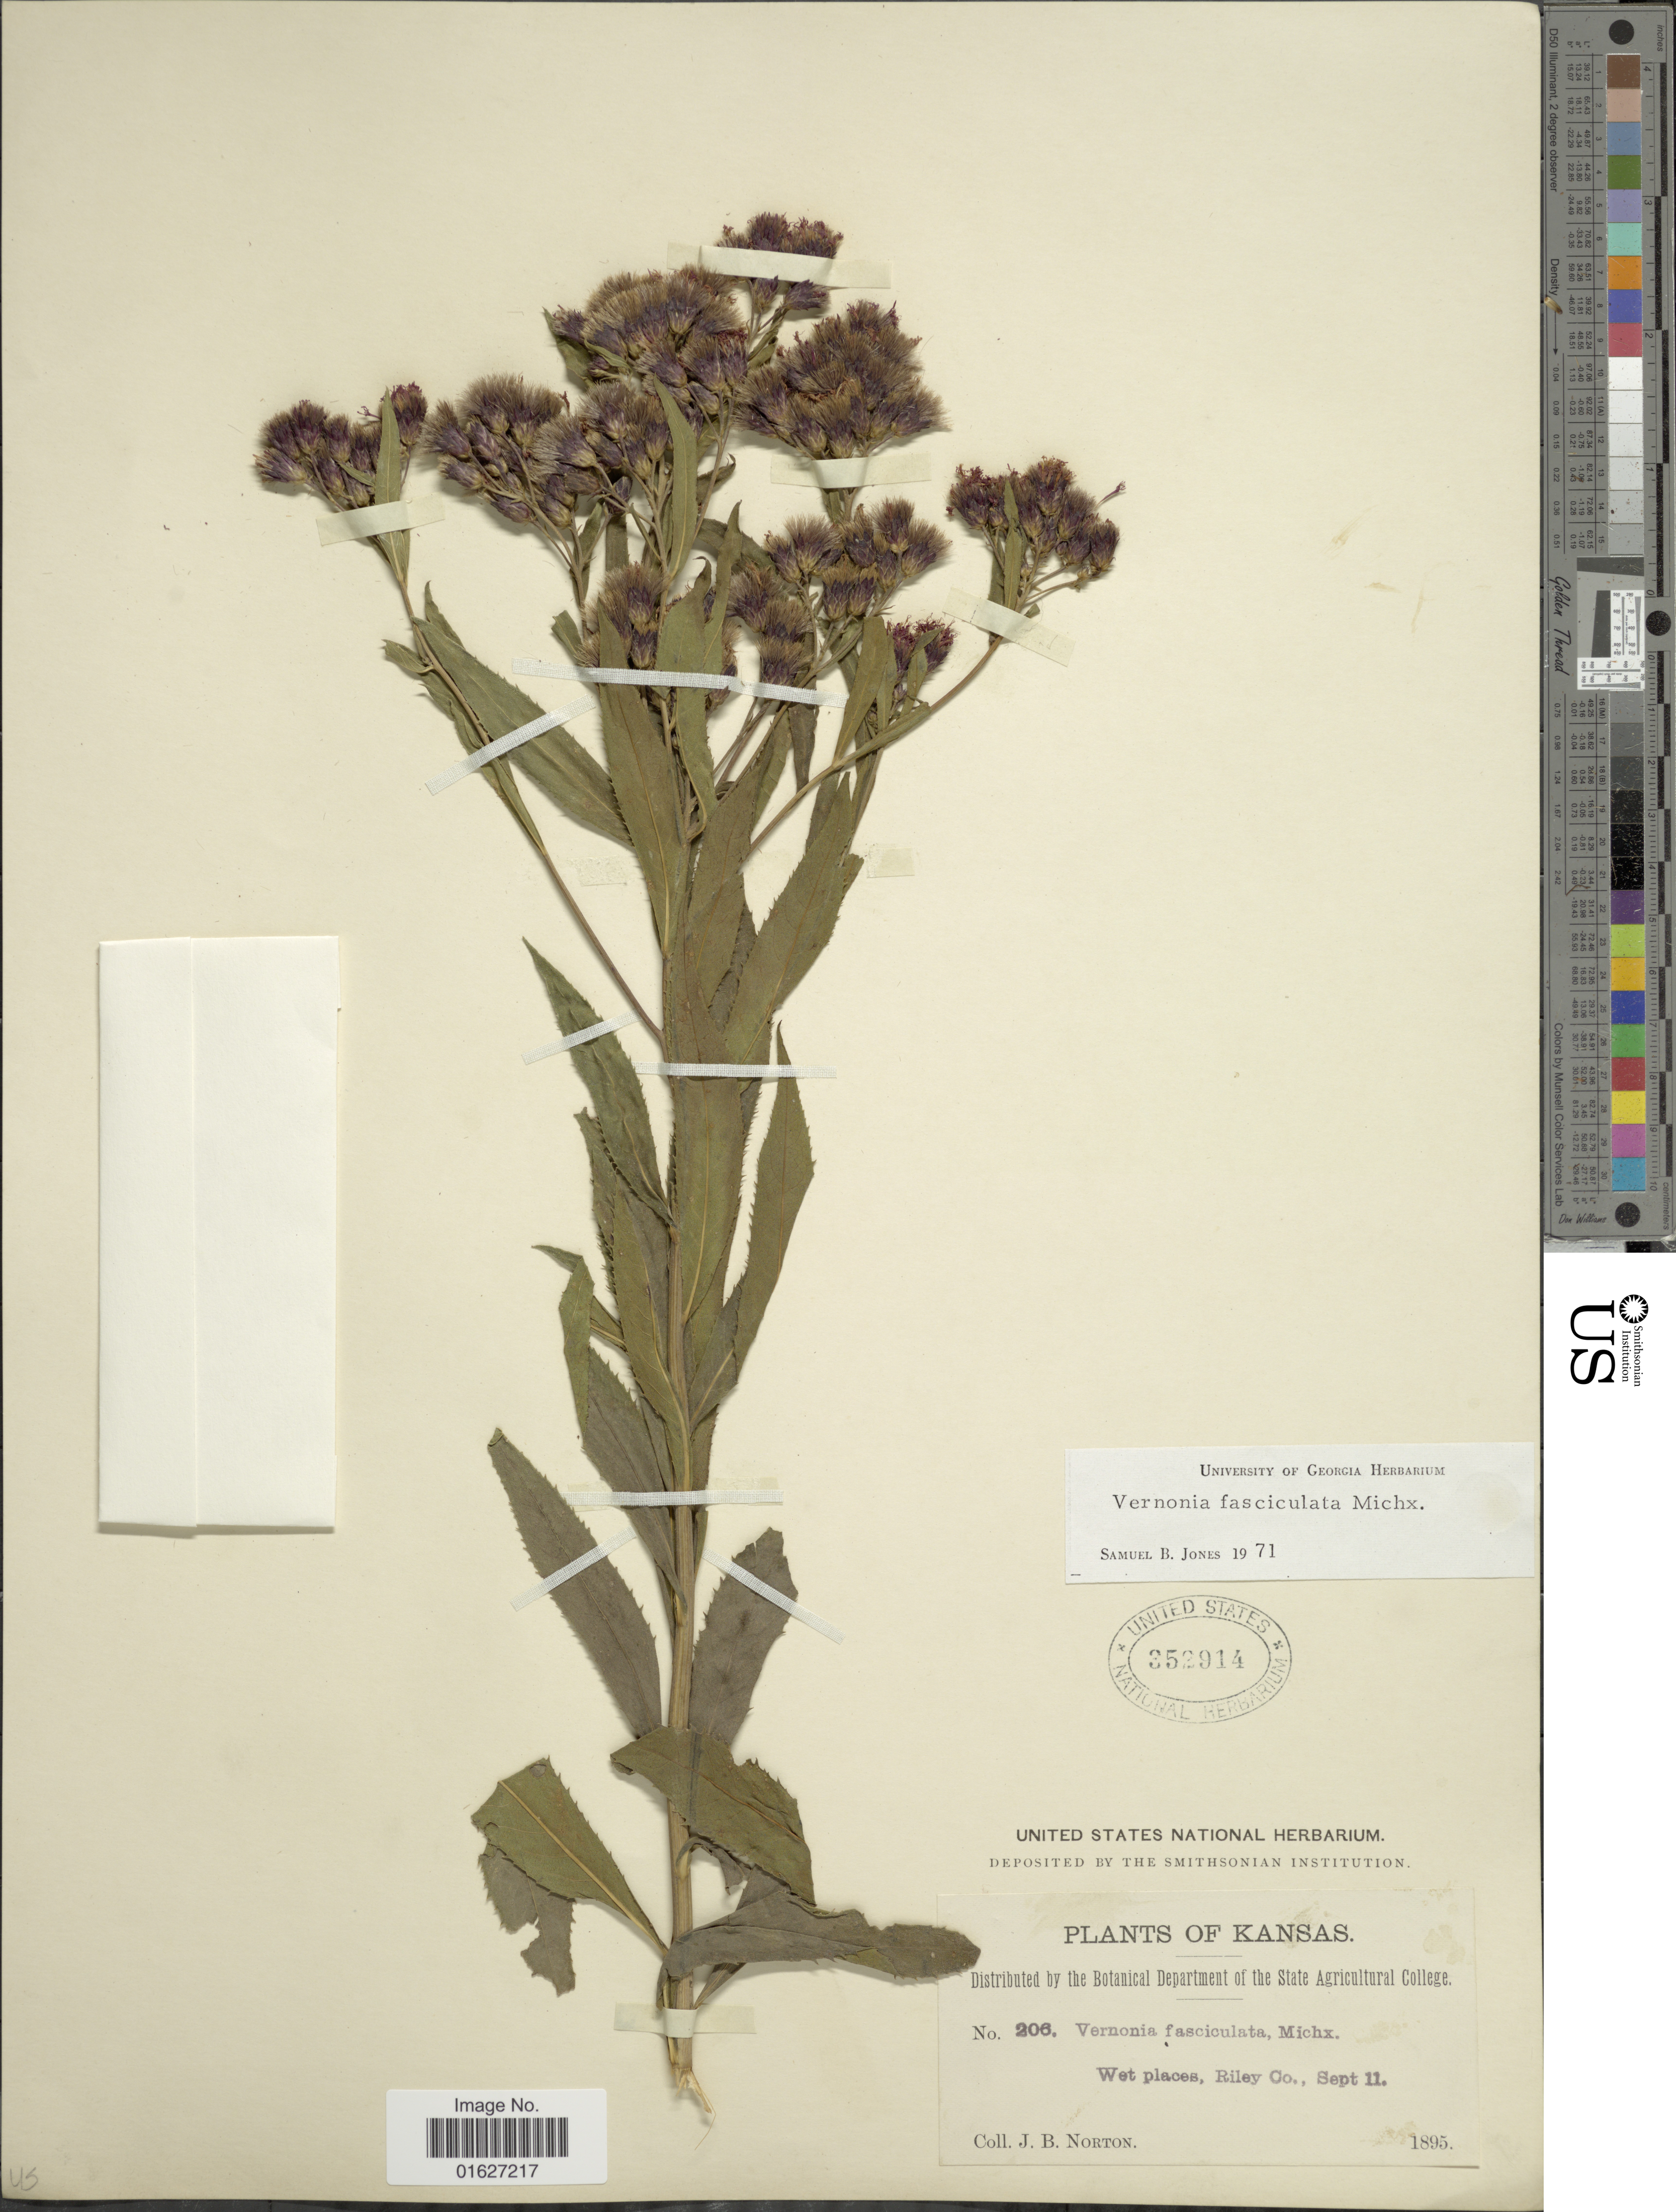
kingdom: Plantae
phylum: Tracheophyta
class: Magnoliopsida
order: Asterales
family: Asteraceae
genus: Vernonia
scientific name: Vernonia fasciculata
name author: Michx.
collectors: J. B. Norton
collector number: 206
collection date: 1895-09-11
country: United States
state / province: Kansas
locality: Kansas. Wet places, Riley Co.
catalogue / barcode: US 352914